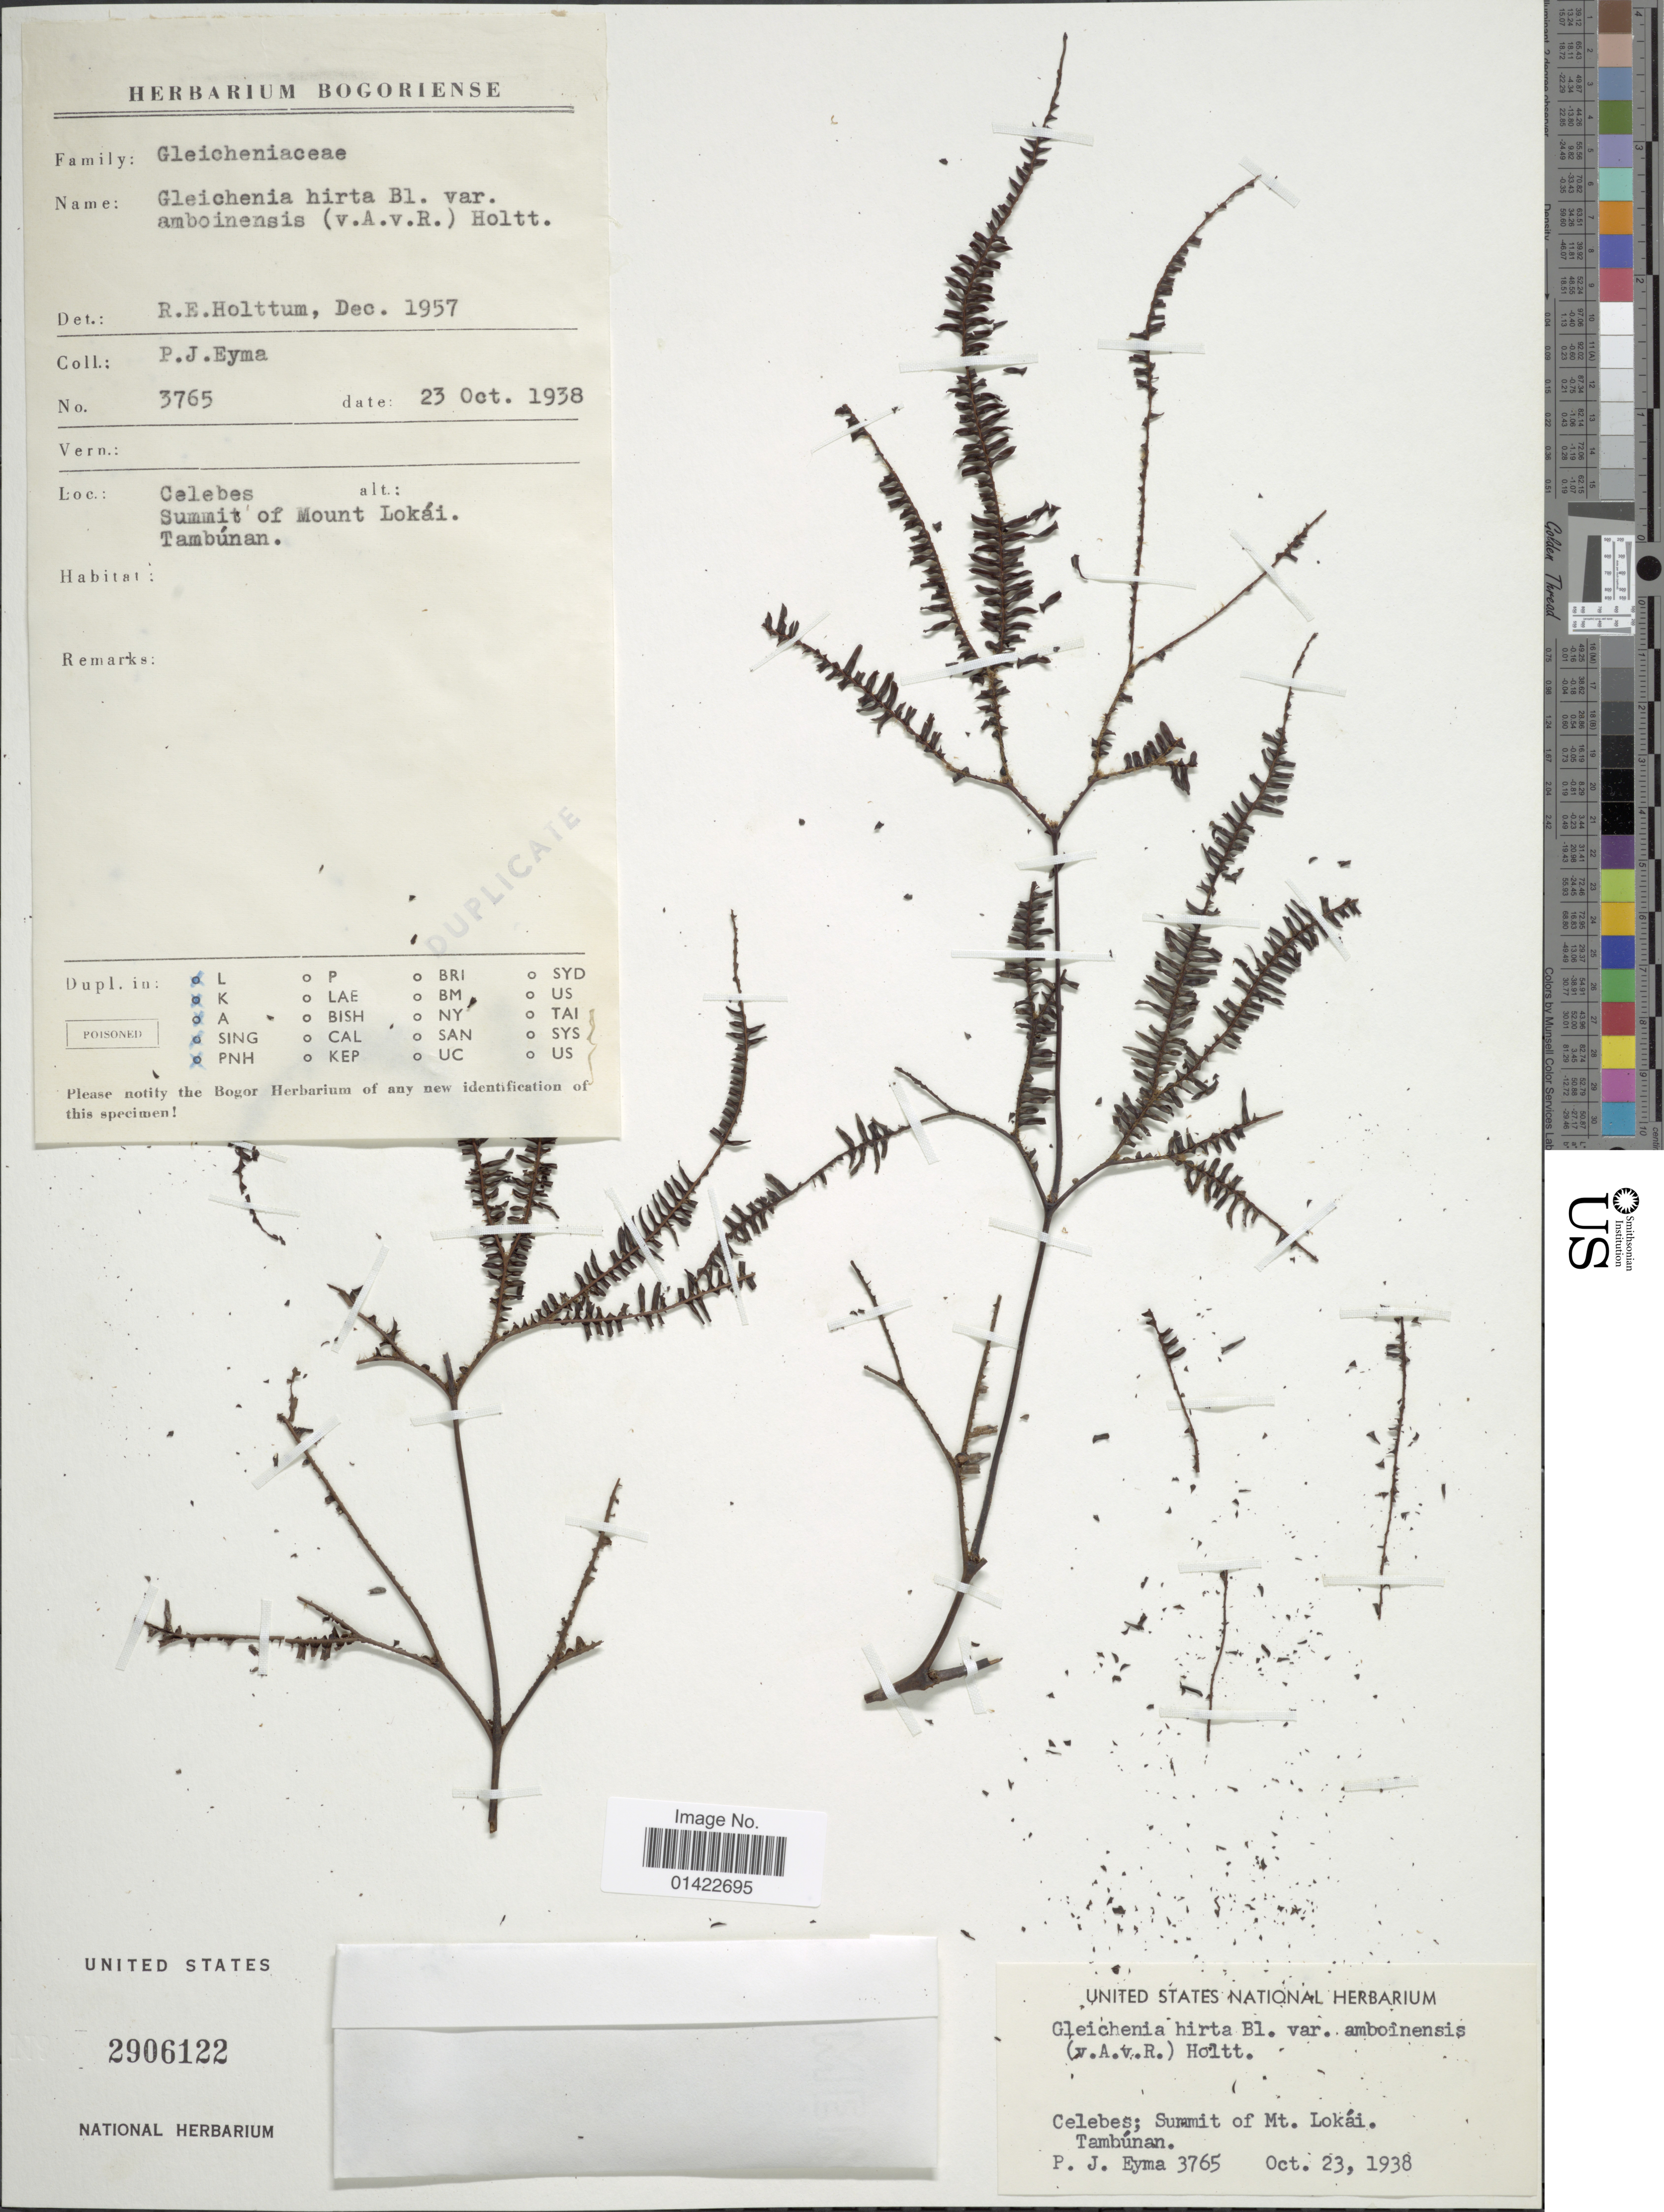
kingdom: Plantae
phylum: Tracheophyta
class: Polypodiopsida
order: Gleicheniales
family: Gleicheniaceae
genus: Sticherus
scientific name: Sticherus hirtus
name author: (Blume) Ching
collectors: P. J. Eyma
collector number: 3765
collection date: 1938-10-23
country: Indonesia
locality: Celebes. Summit of Mount Lokái. Tambúnan.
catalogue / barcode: US 2906122